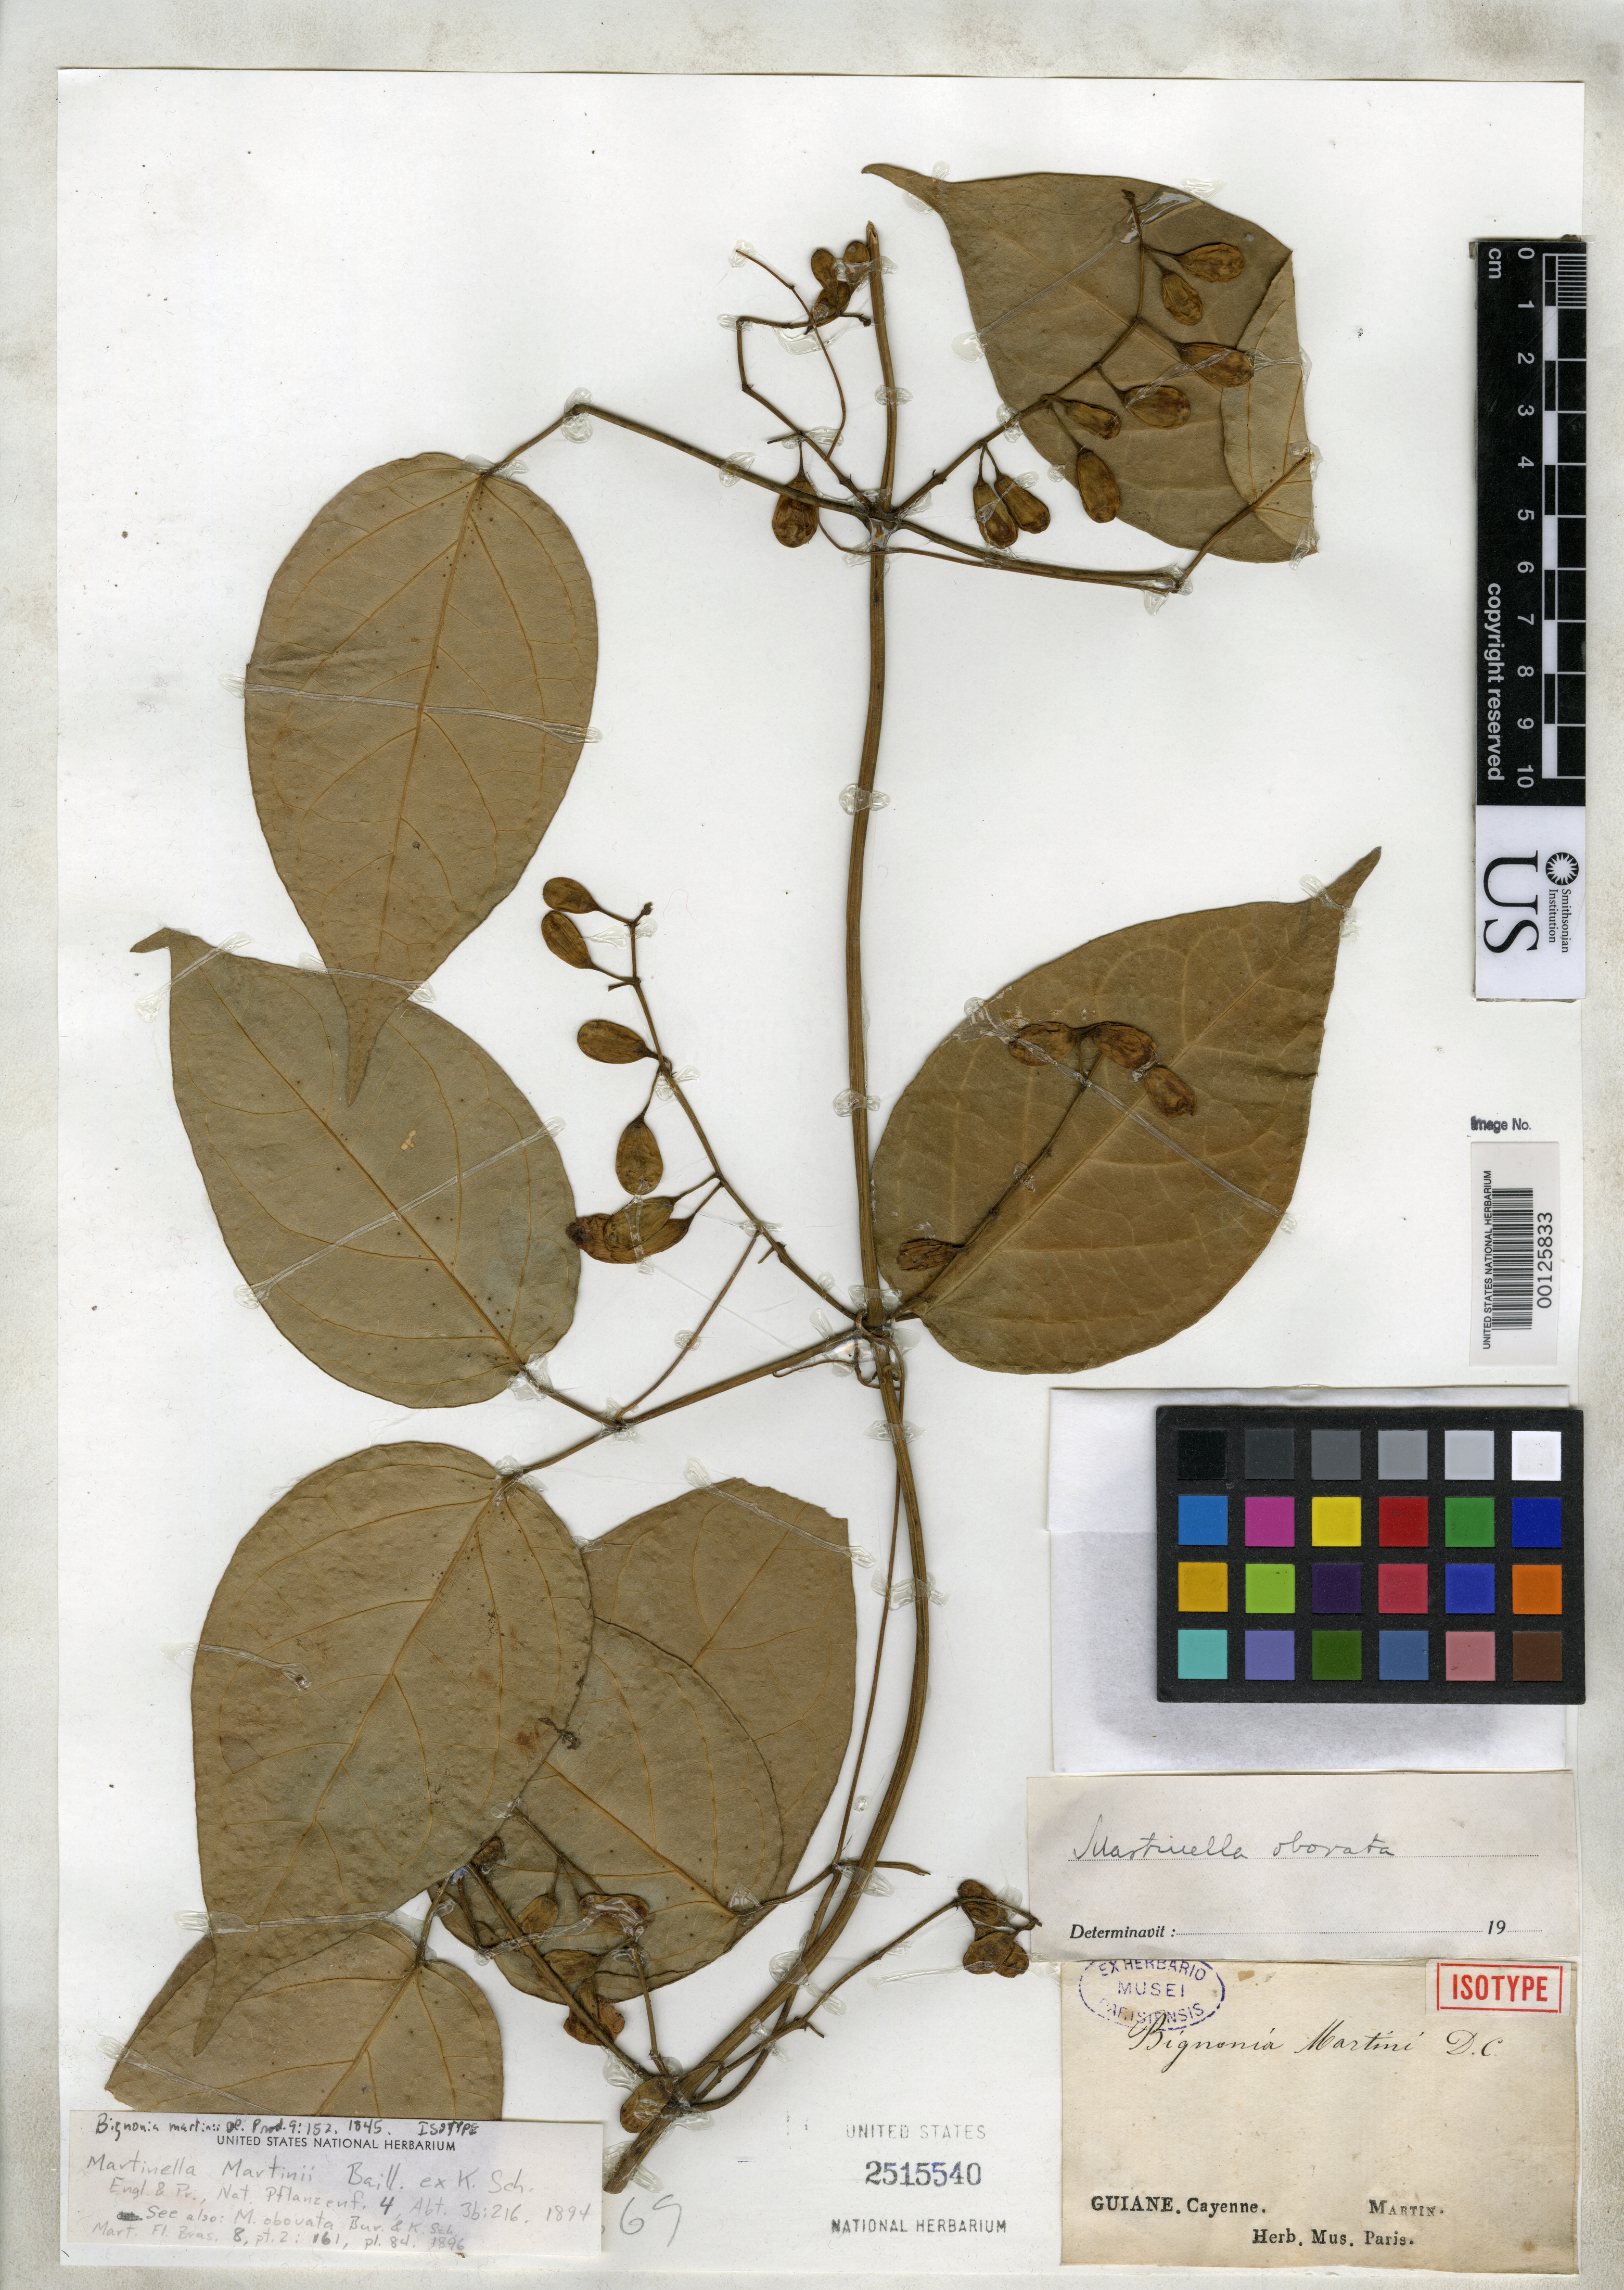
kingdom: Plantae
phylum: Tracheophyta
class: Magnoliopsida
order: Lamiales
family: Bignoniaceae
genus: Bignonia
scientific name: Bignonia martinii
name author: A. DC. in DC.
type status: Isotype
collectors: Martin, --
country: French Guiana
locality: Cayenne.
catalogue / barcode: US 2515540